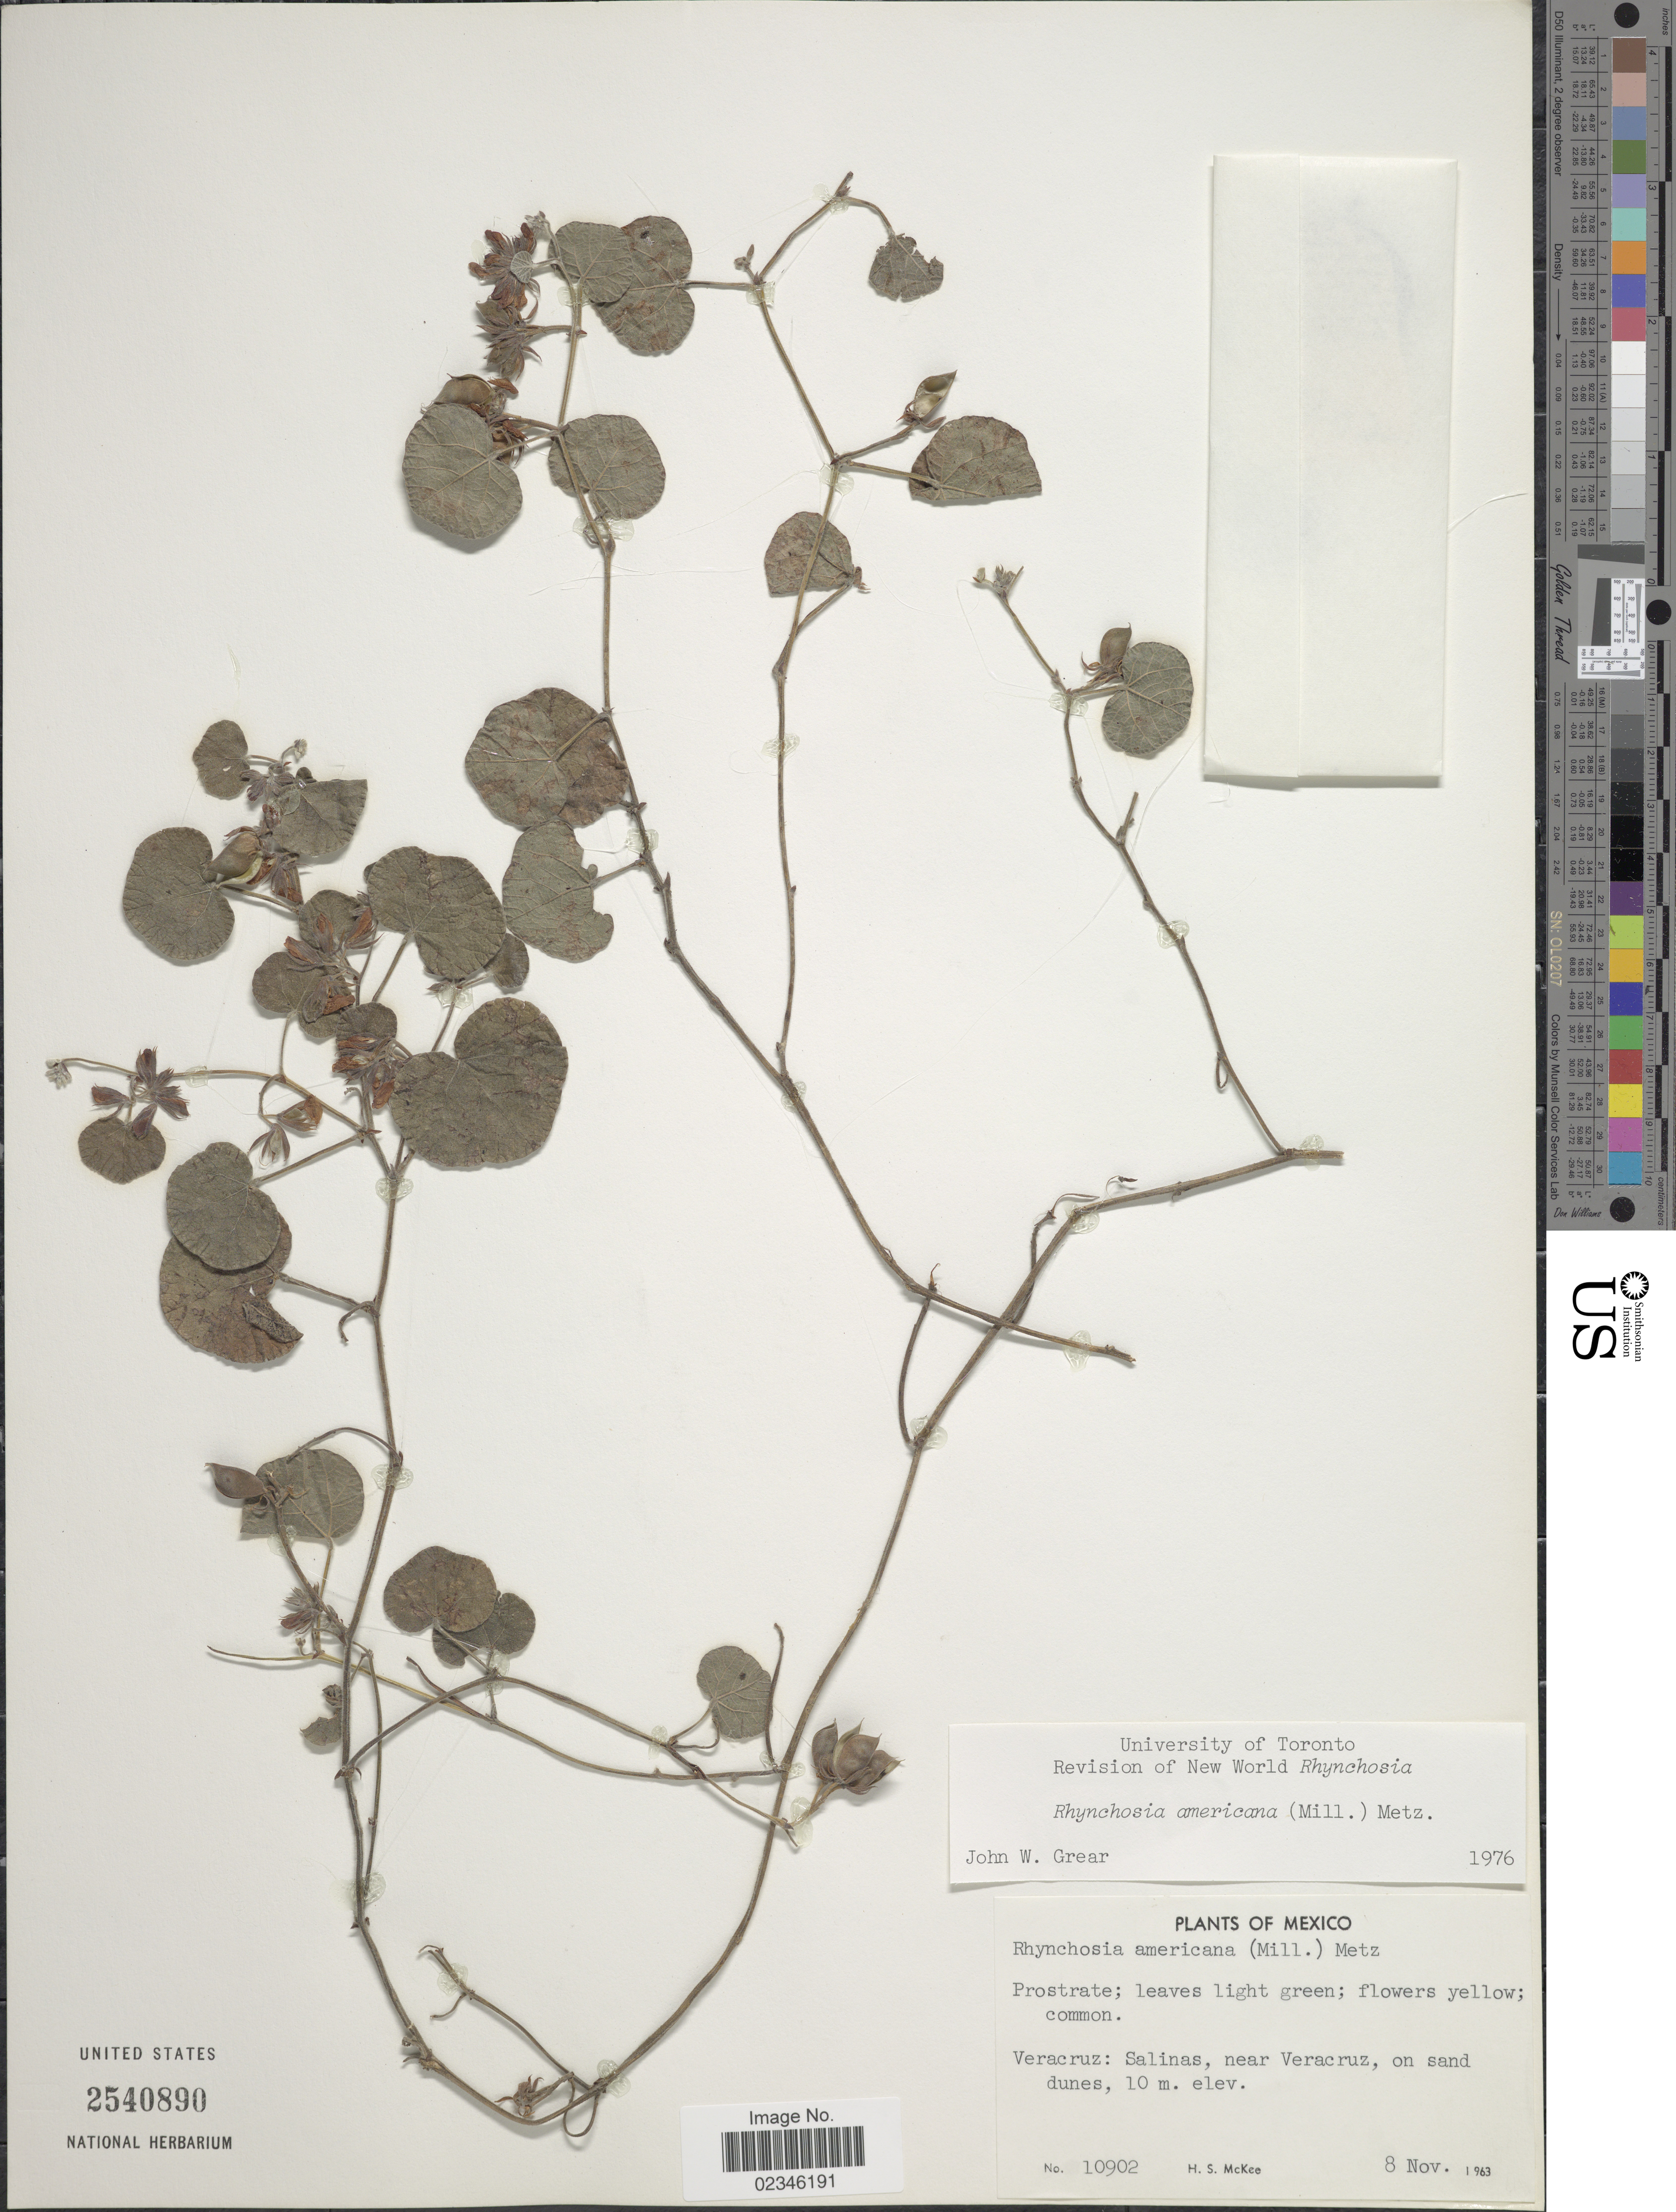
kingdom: Plantae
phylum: Tracheophyta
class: Magnoliopsida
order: Fabales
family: Fabaceae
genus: Rhynchosia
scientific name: Rhynchosia americana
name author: (Mill.) Metz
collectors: H. S. McKee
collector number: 10902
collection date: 1963-11-08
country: Mexico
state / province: Veracruz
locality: Veracruz: Salinas, near Veracruz, on sand dunes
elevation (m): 10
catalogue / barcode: US 2540890